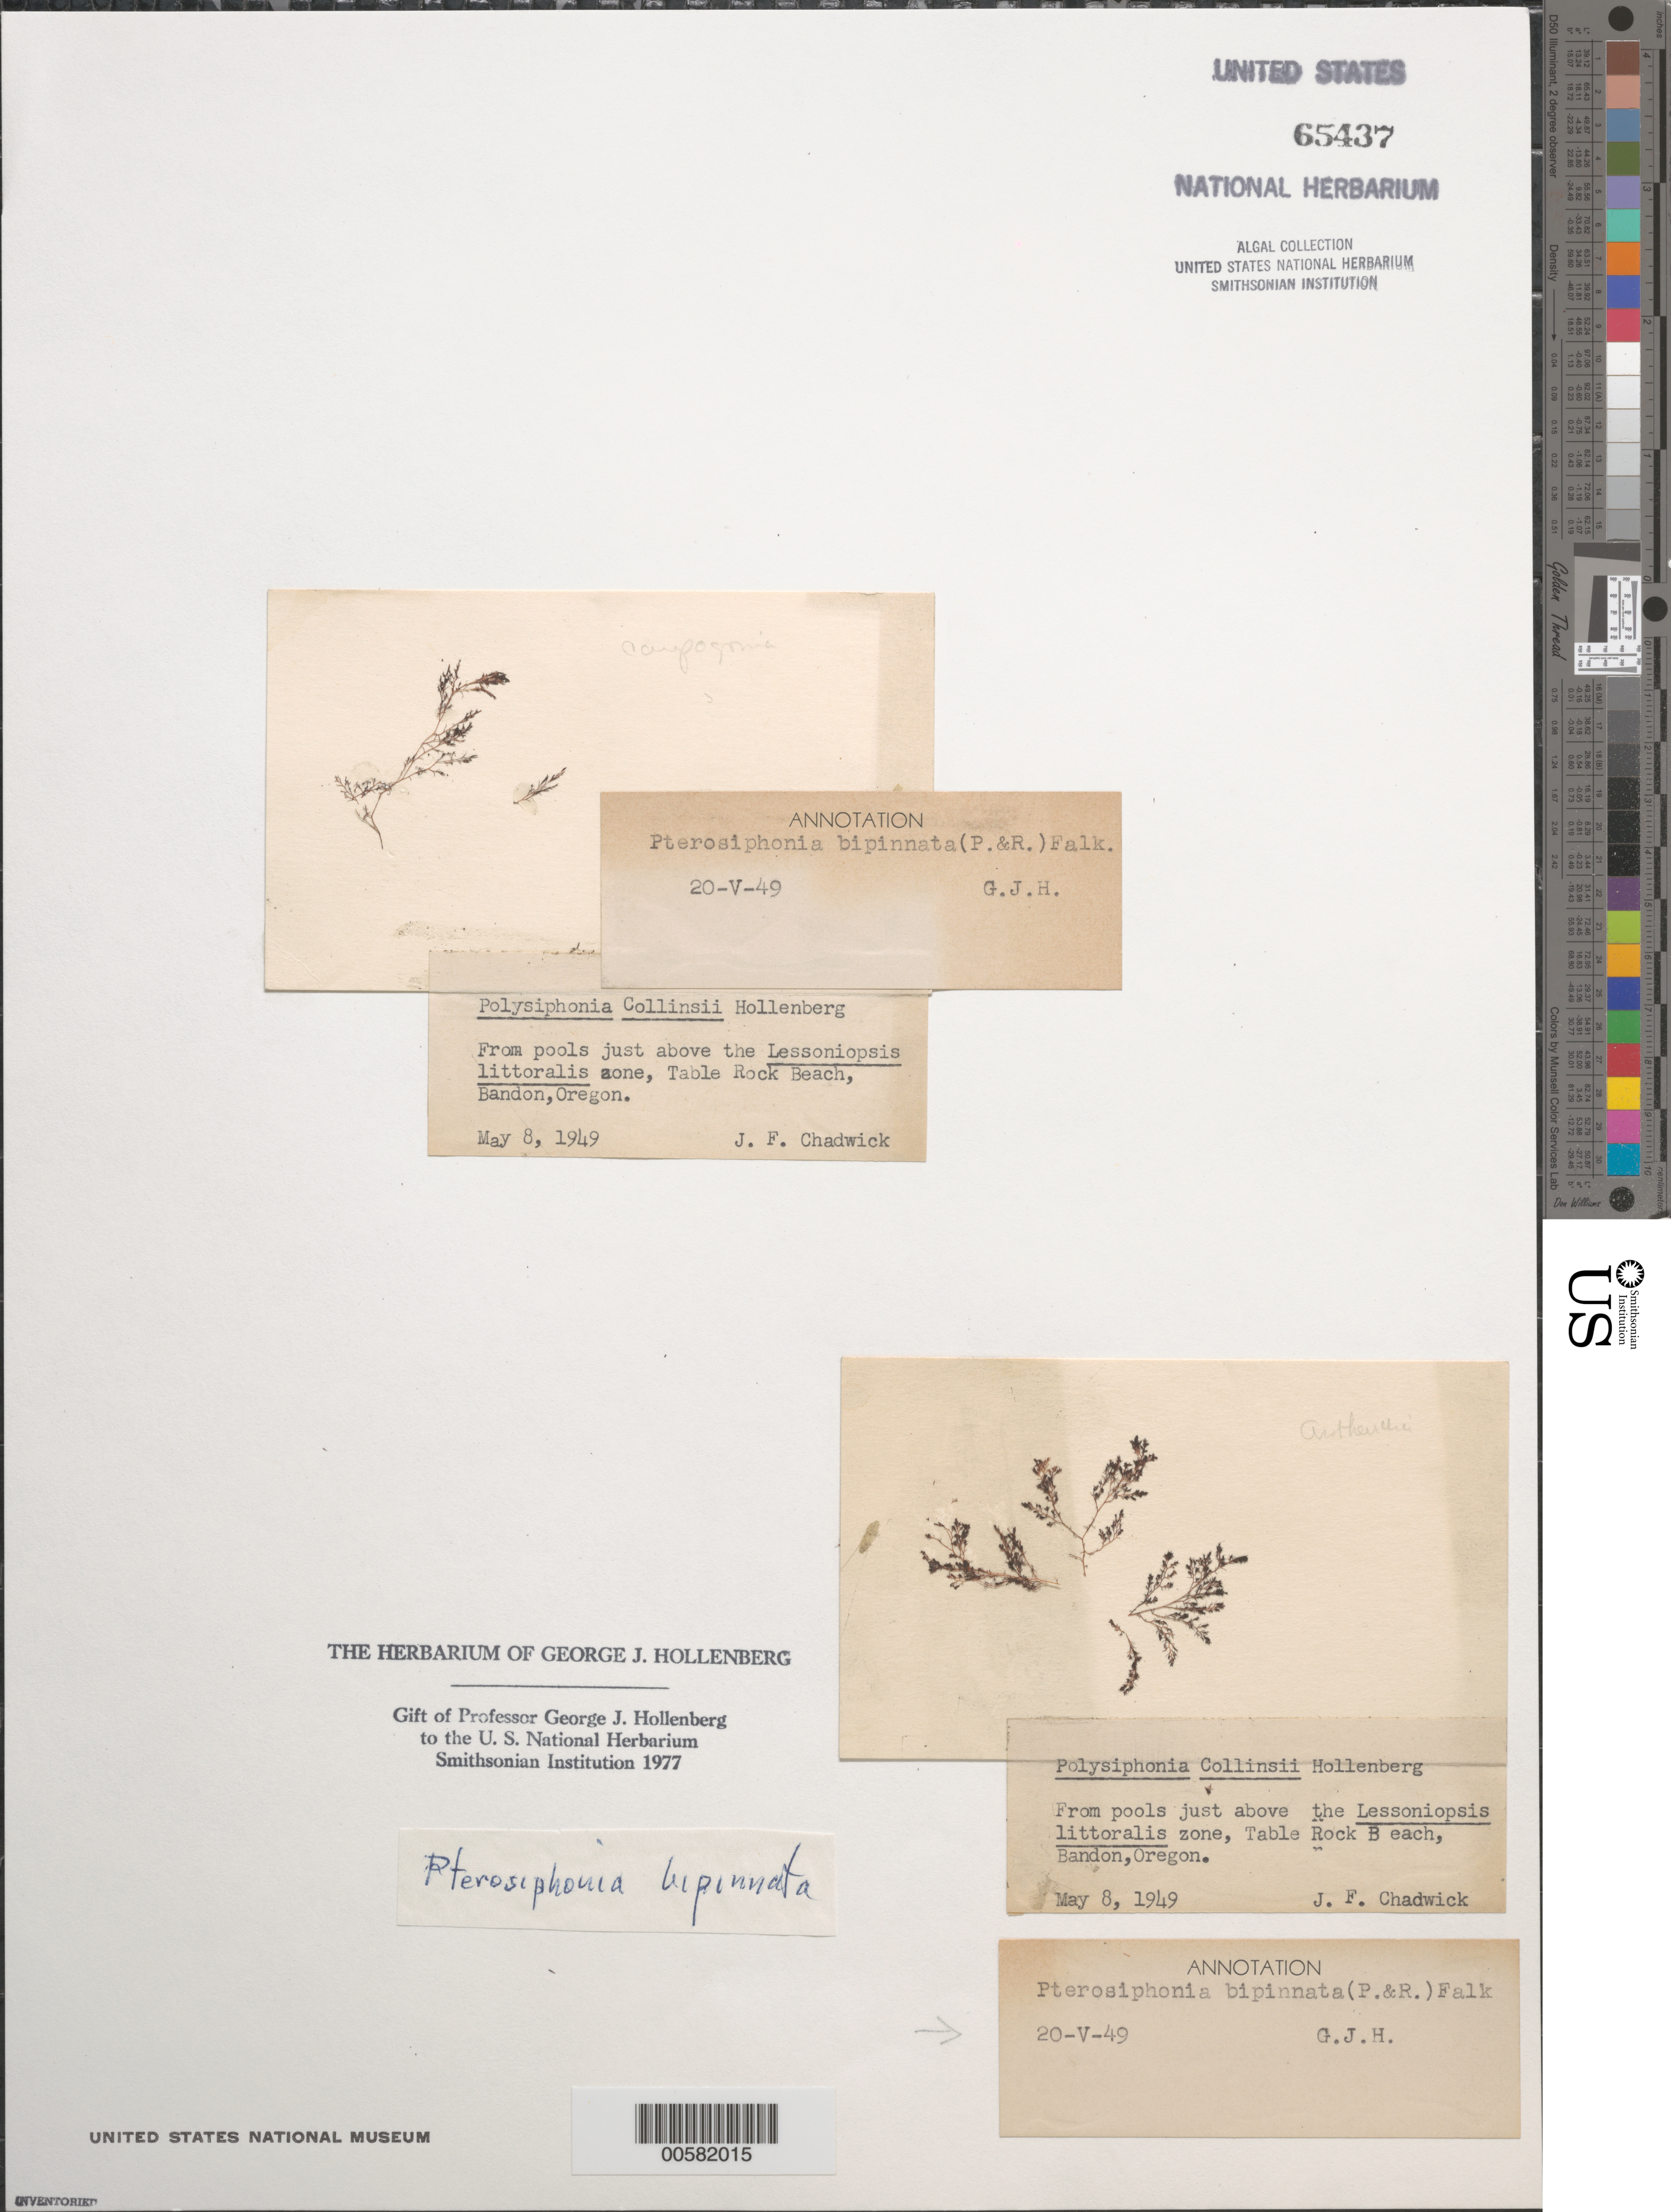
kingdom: Plantae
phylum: Rhodophyta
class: Florideophyceae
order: Ceramiales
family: Rhodomelaceae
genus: Savoiea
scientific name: Savoiea bipinnata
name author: (Postels & Rupr.) M.J. Wynne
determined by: Algae name updating Project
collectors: J. Chadwick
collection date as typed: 08 May 1949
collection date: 1949-05-08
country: United States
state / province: Oregon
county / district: Coos County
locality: Table Rock beach, Bandon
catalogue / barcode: US 65437